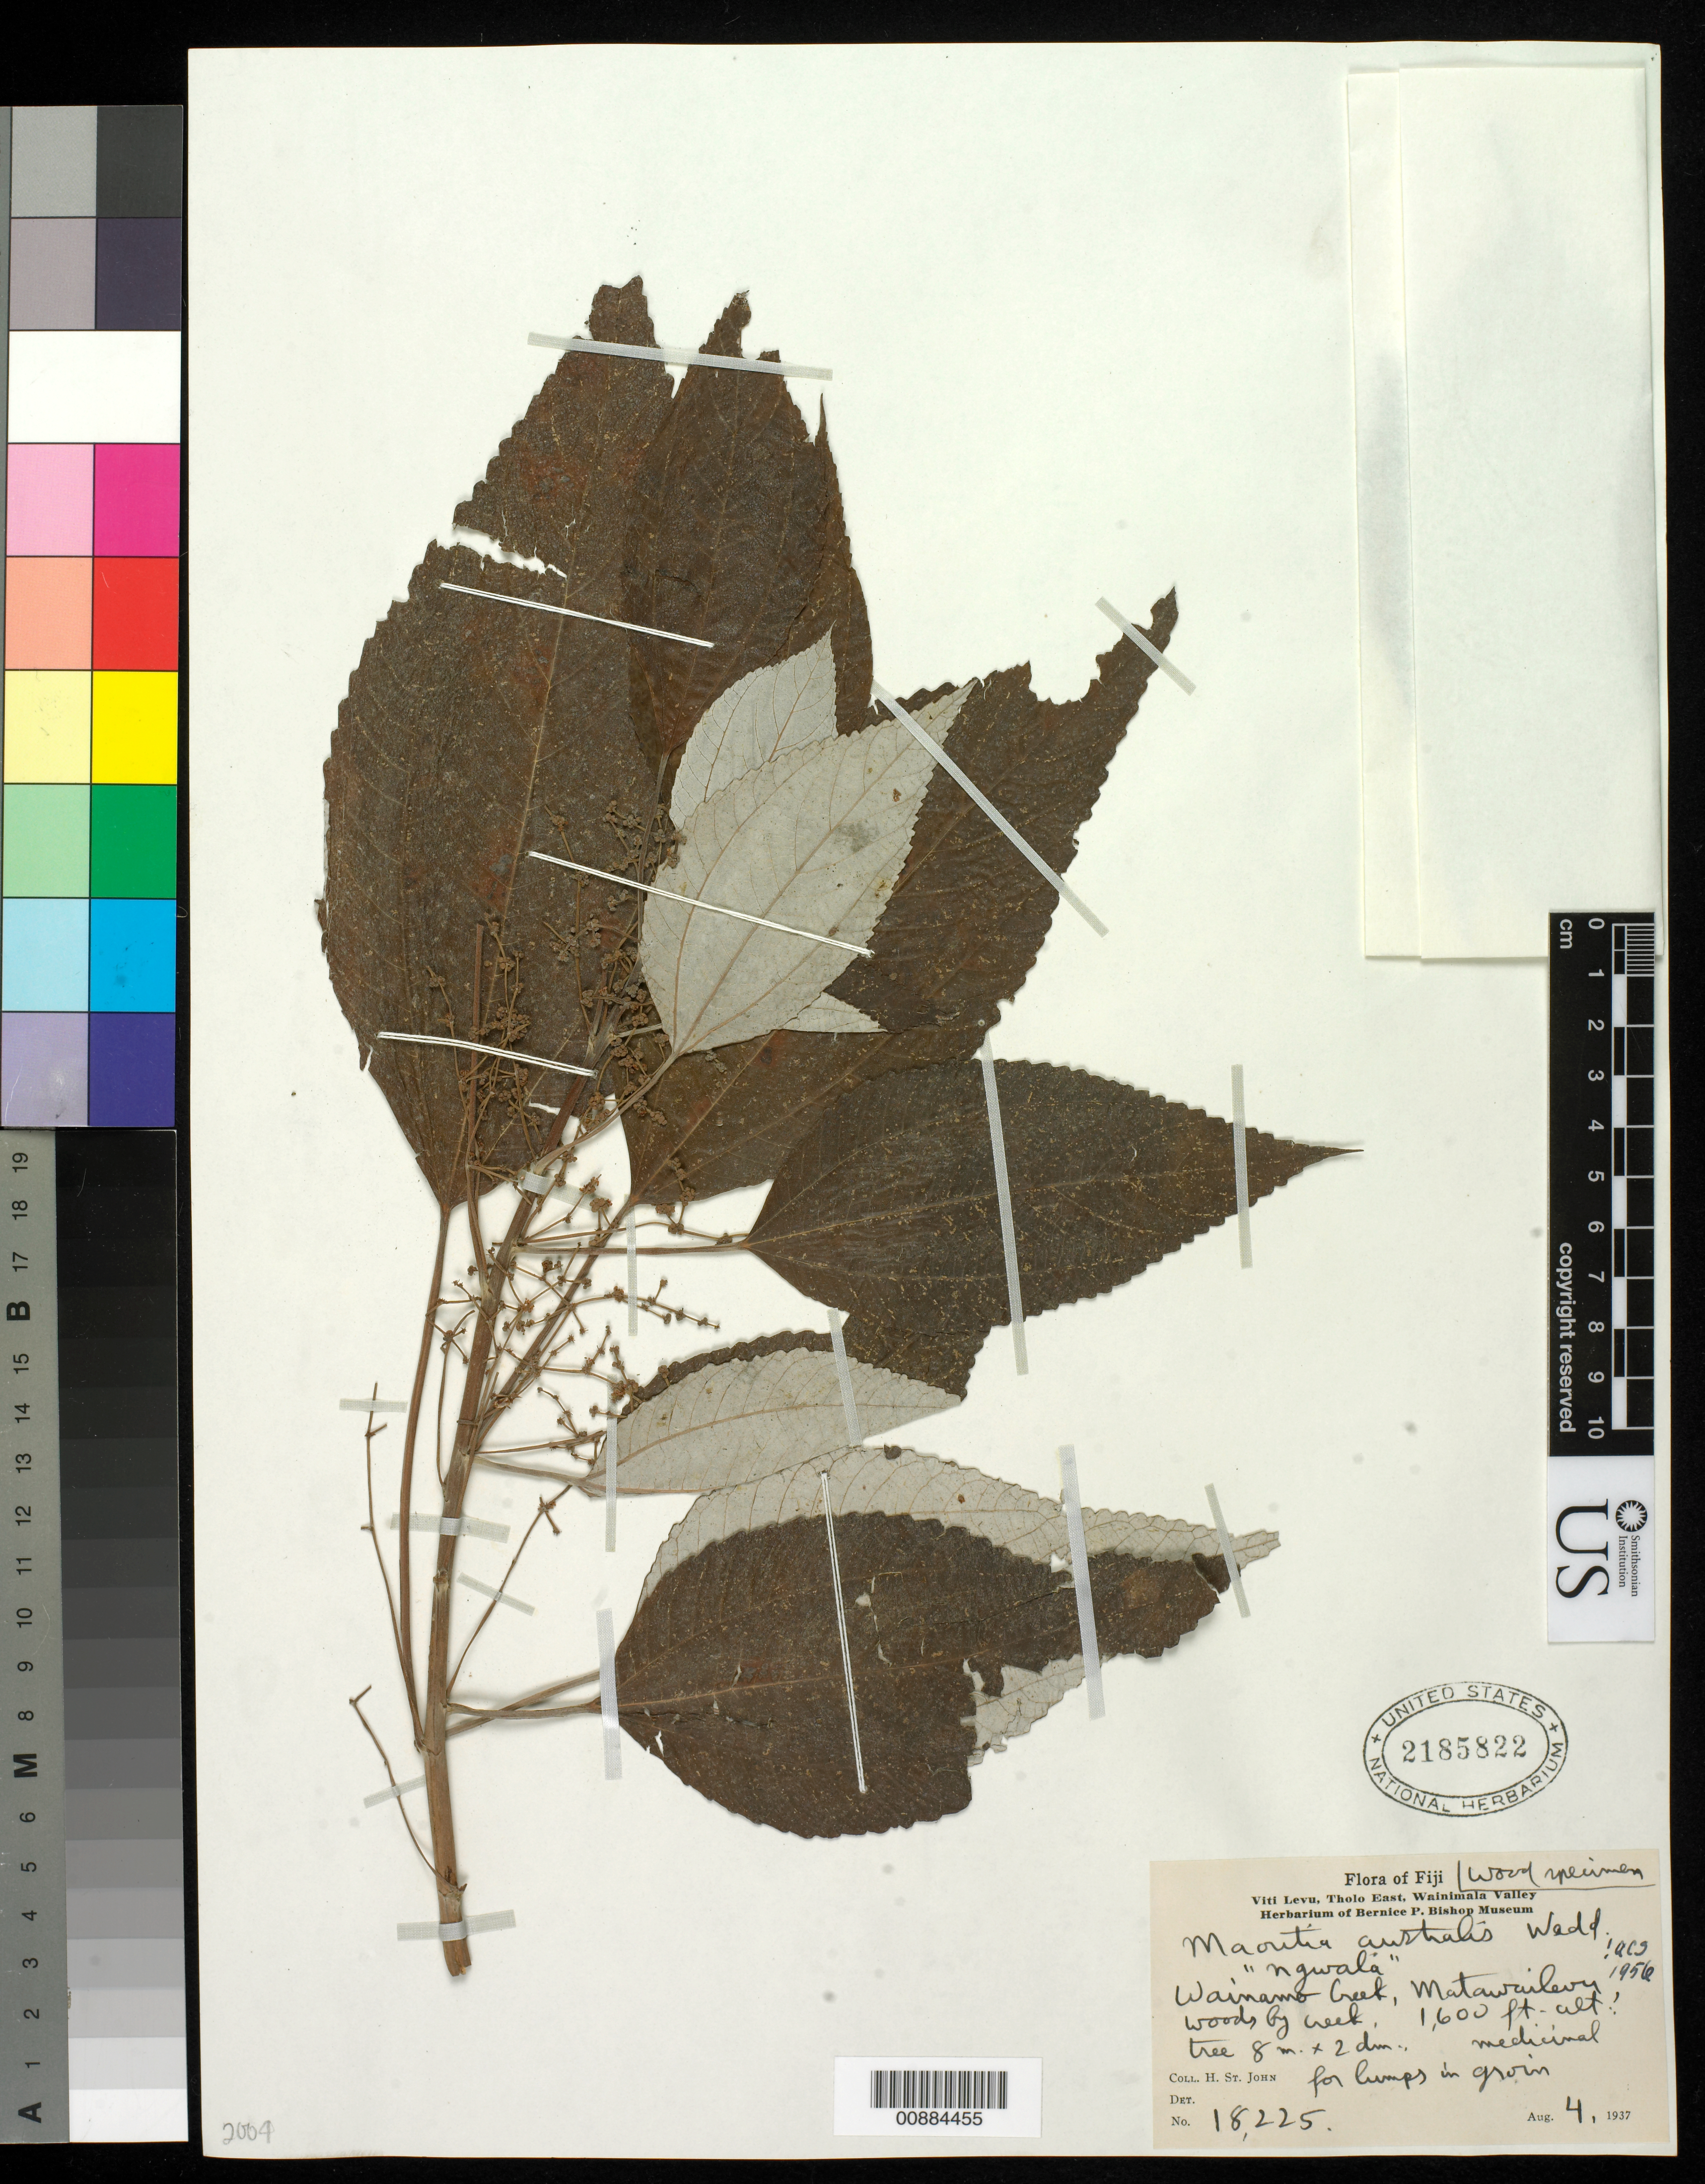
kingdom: Plantae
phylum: Tracheophyta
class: Magnoliopsida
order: Rosales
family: Urticaceae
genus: Maoutia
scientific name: Maoutia australis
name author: Wedd.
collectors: H. St. John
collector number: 18225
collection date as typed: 04 Aug 1937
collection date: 1937-08-04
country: Fiji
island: Viti Levu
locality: Wainano Creek, Matawailevu woods by creek.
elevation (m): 488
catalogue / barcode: US 2185822